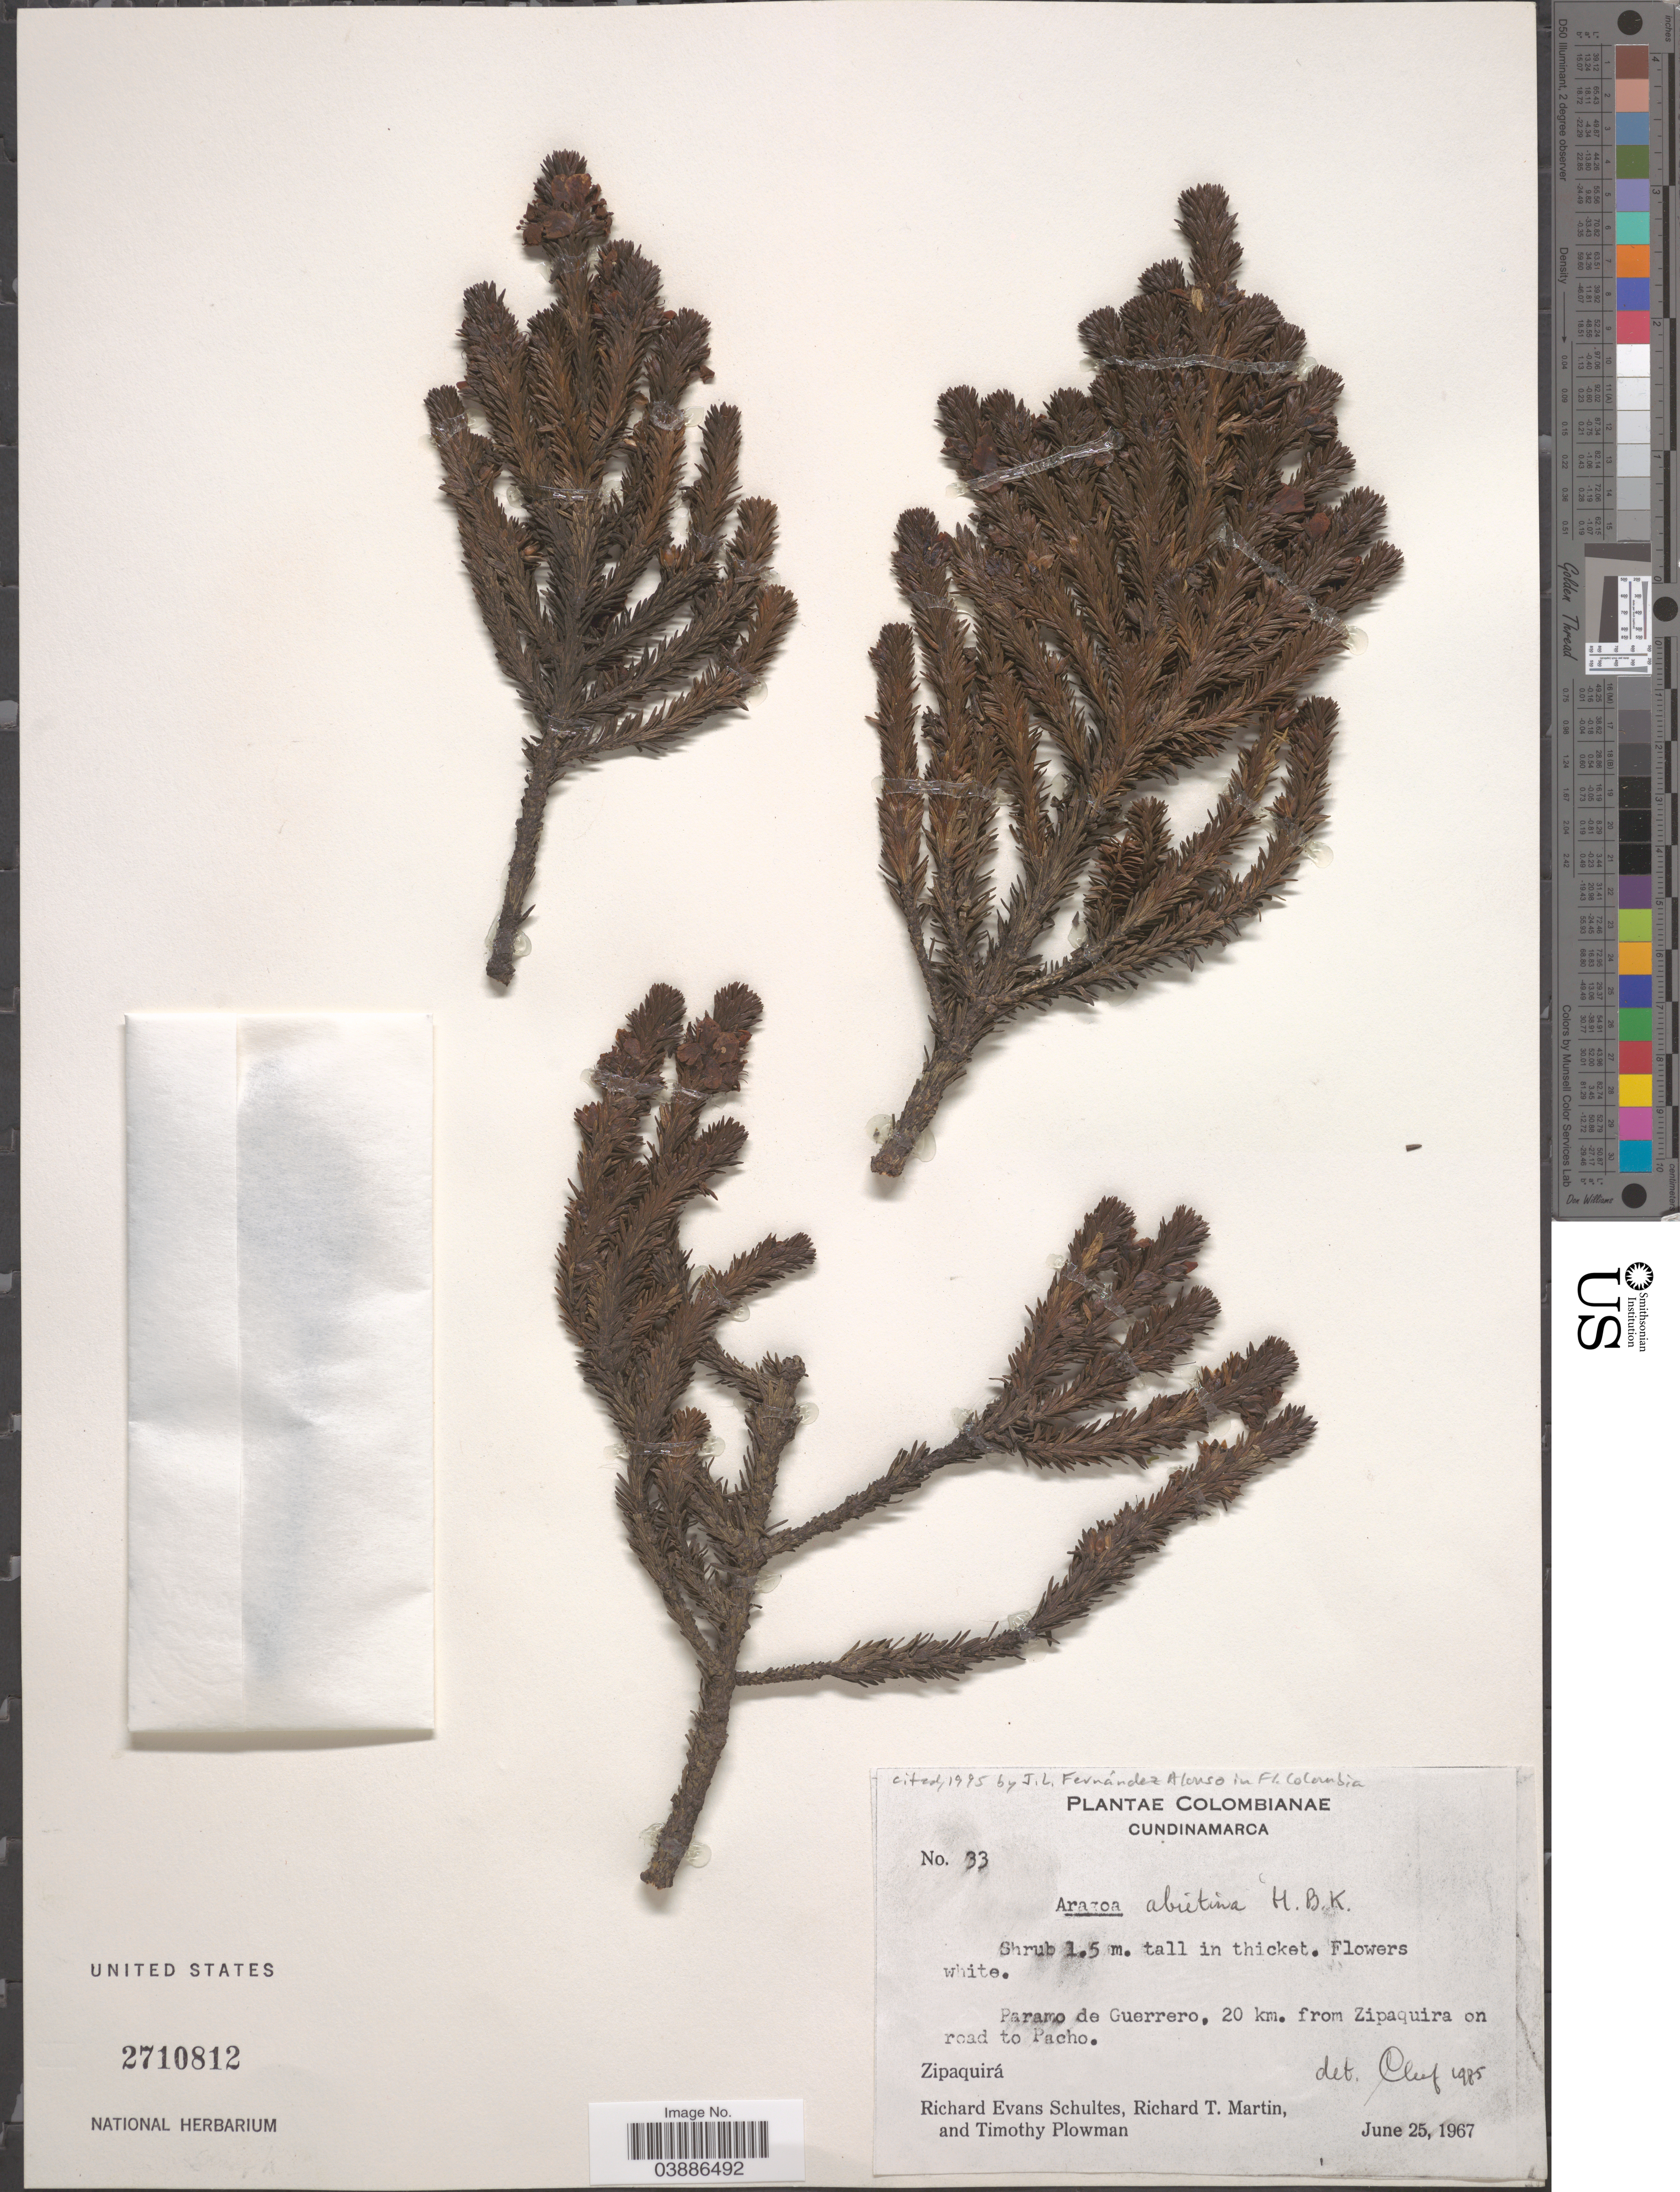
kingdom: Plantae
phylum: Tracheophyta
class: Magnoliopsida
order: Lamiales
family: Plantaginaceae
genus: Aragoa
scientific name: Aragoa abietina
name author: Kunth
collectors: R. E. Schultes, R. T. Martin & T. Plowman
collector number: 33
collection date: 1967-06-25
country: Colombia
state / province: Cundinamarca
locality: Paramo de Guerrero, 20 km. from Zipaquira on road to Pacho. Zipaquirá.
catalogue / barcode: US 2710812